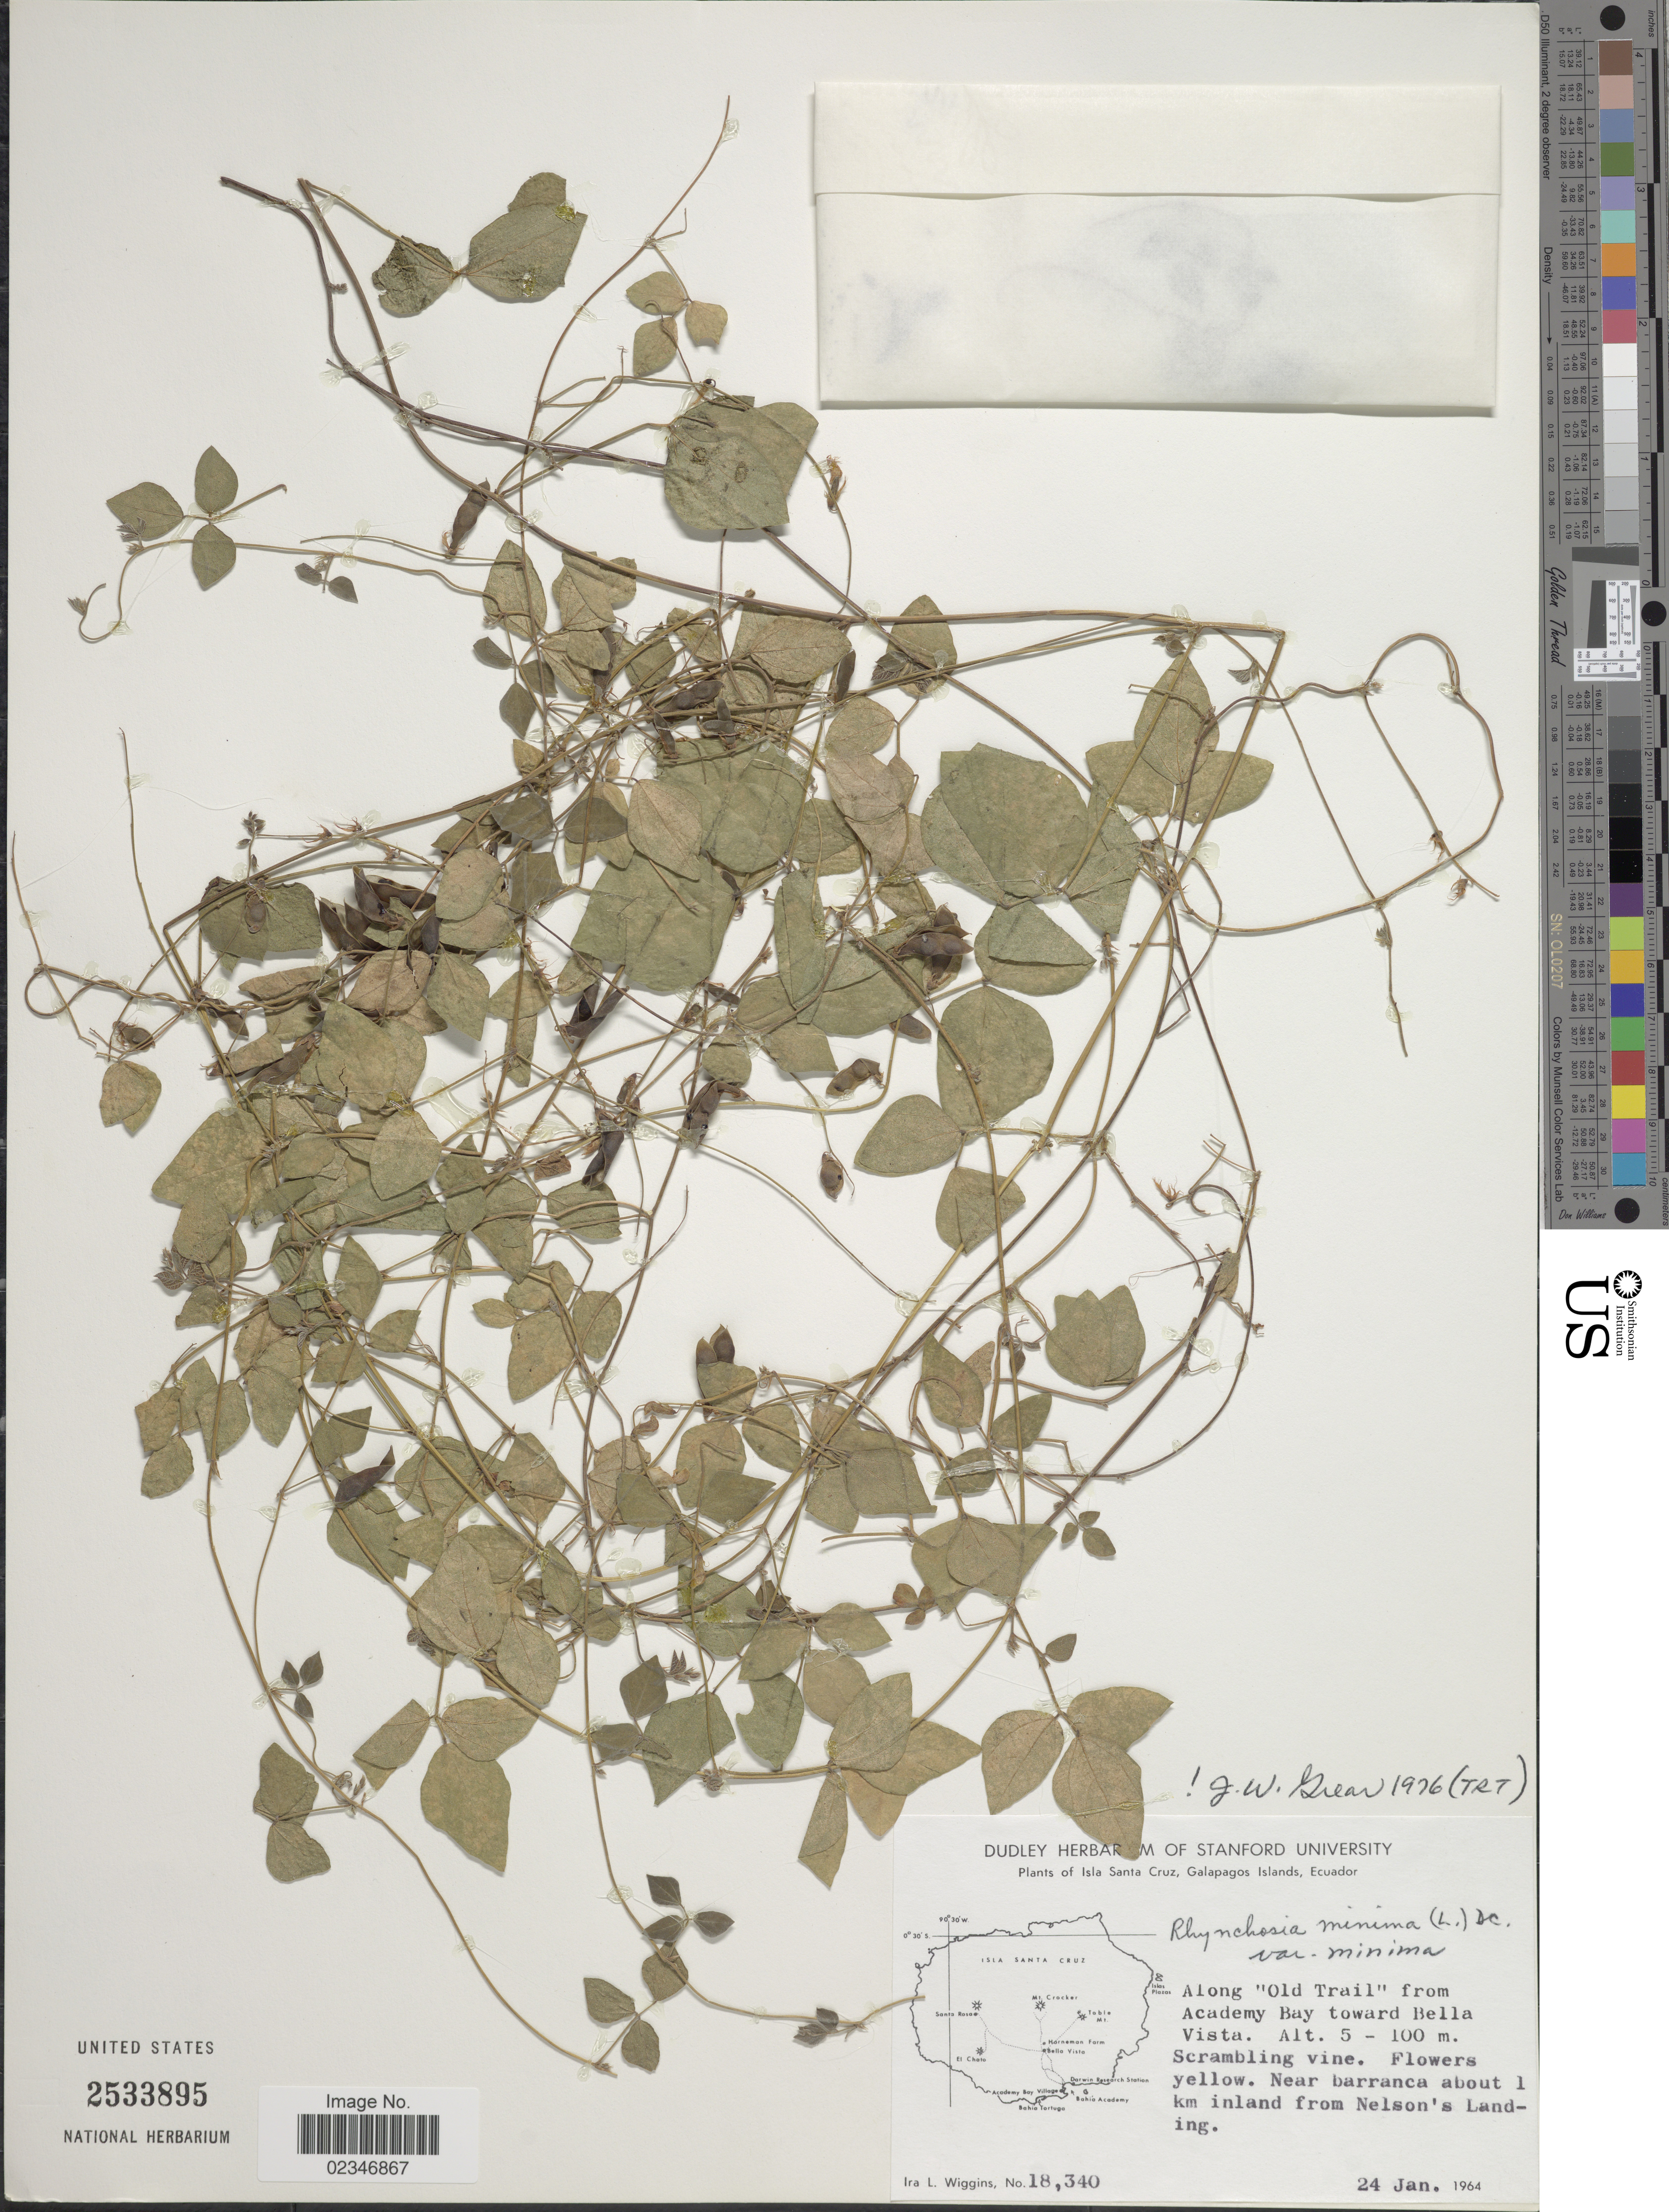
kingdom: Plantae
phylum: Tracheophyta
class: Magnoliopsida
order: Fabales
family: Fabaceae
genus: Rhynchosia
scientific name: Rhynchosia minima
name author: (L.) DC.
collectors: I. L. Wiggins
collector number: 18340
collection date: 1964-01-24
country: Ecuador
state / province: Colón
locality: Isla Santa Cruz, Galapagos Islands. Along Old Trail from Academy Bay toward Bella Vista, Near barranca about 1 km inland from Nelson's Landing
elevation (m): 5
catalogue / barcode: US 2533895